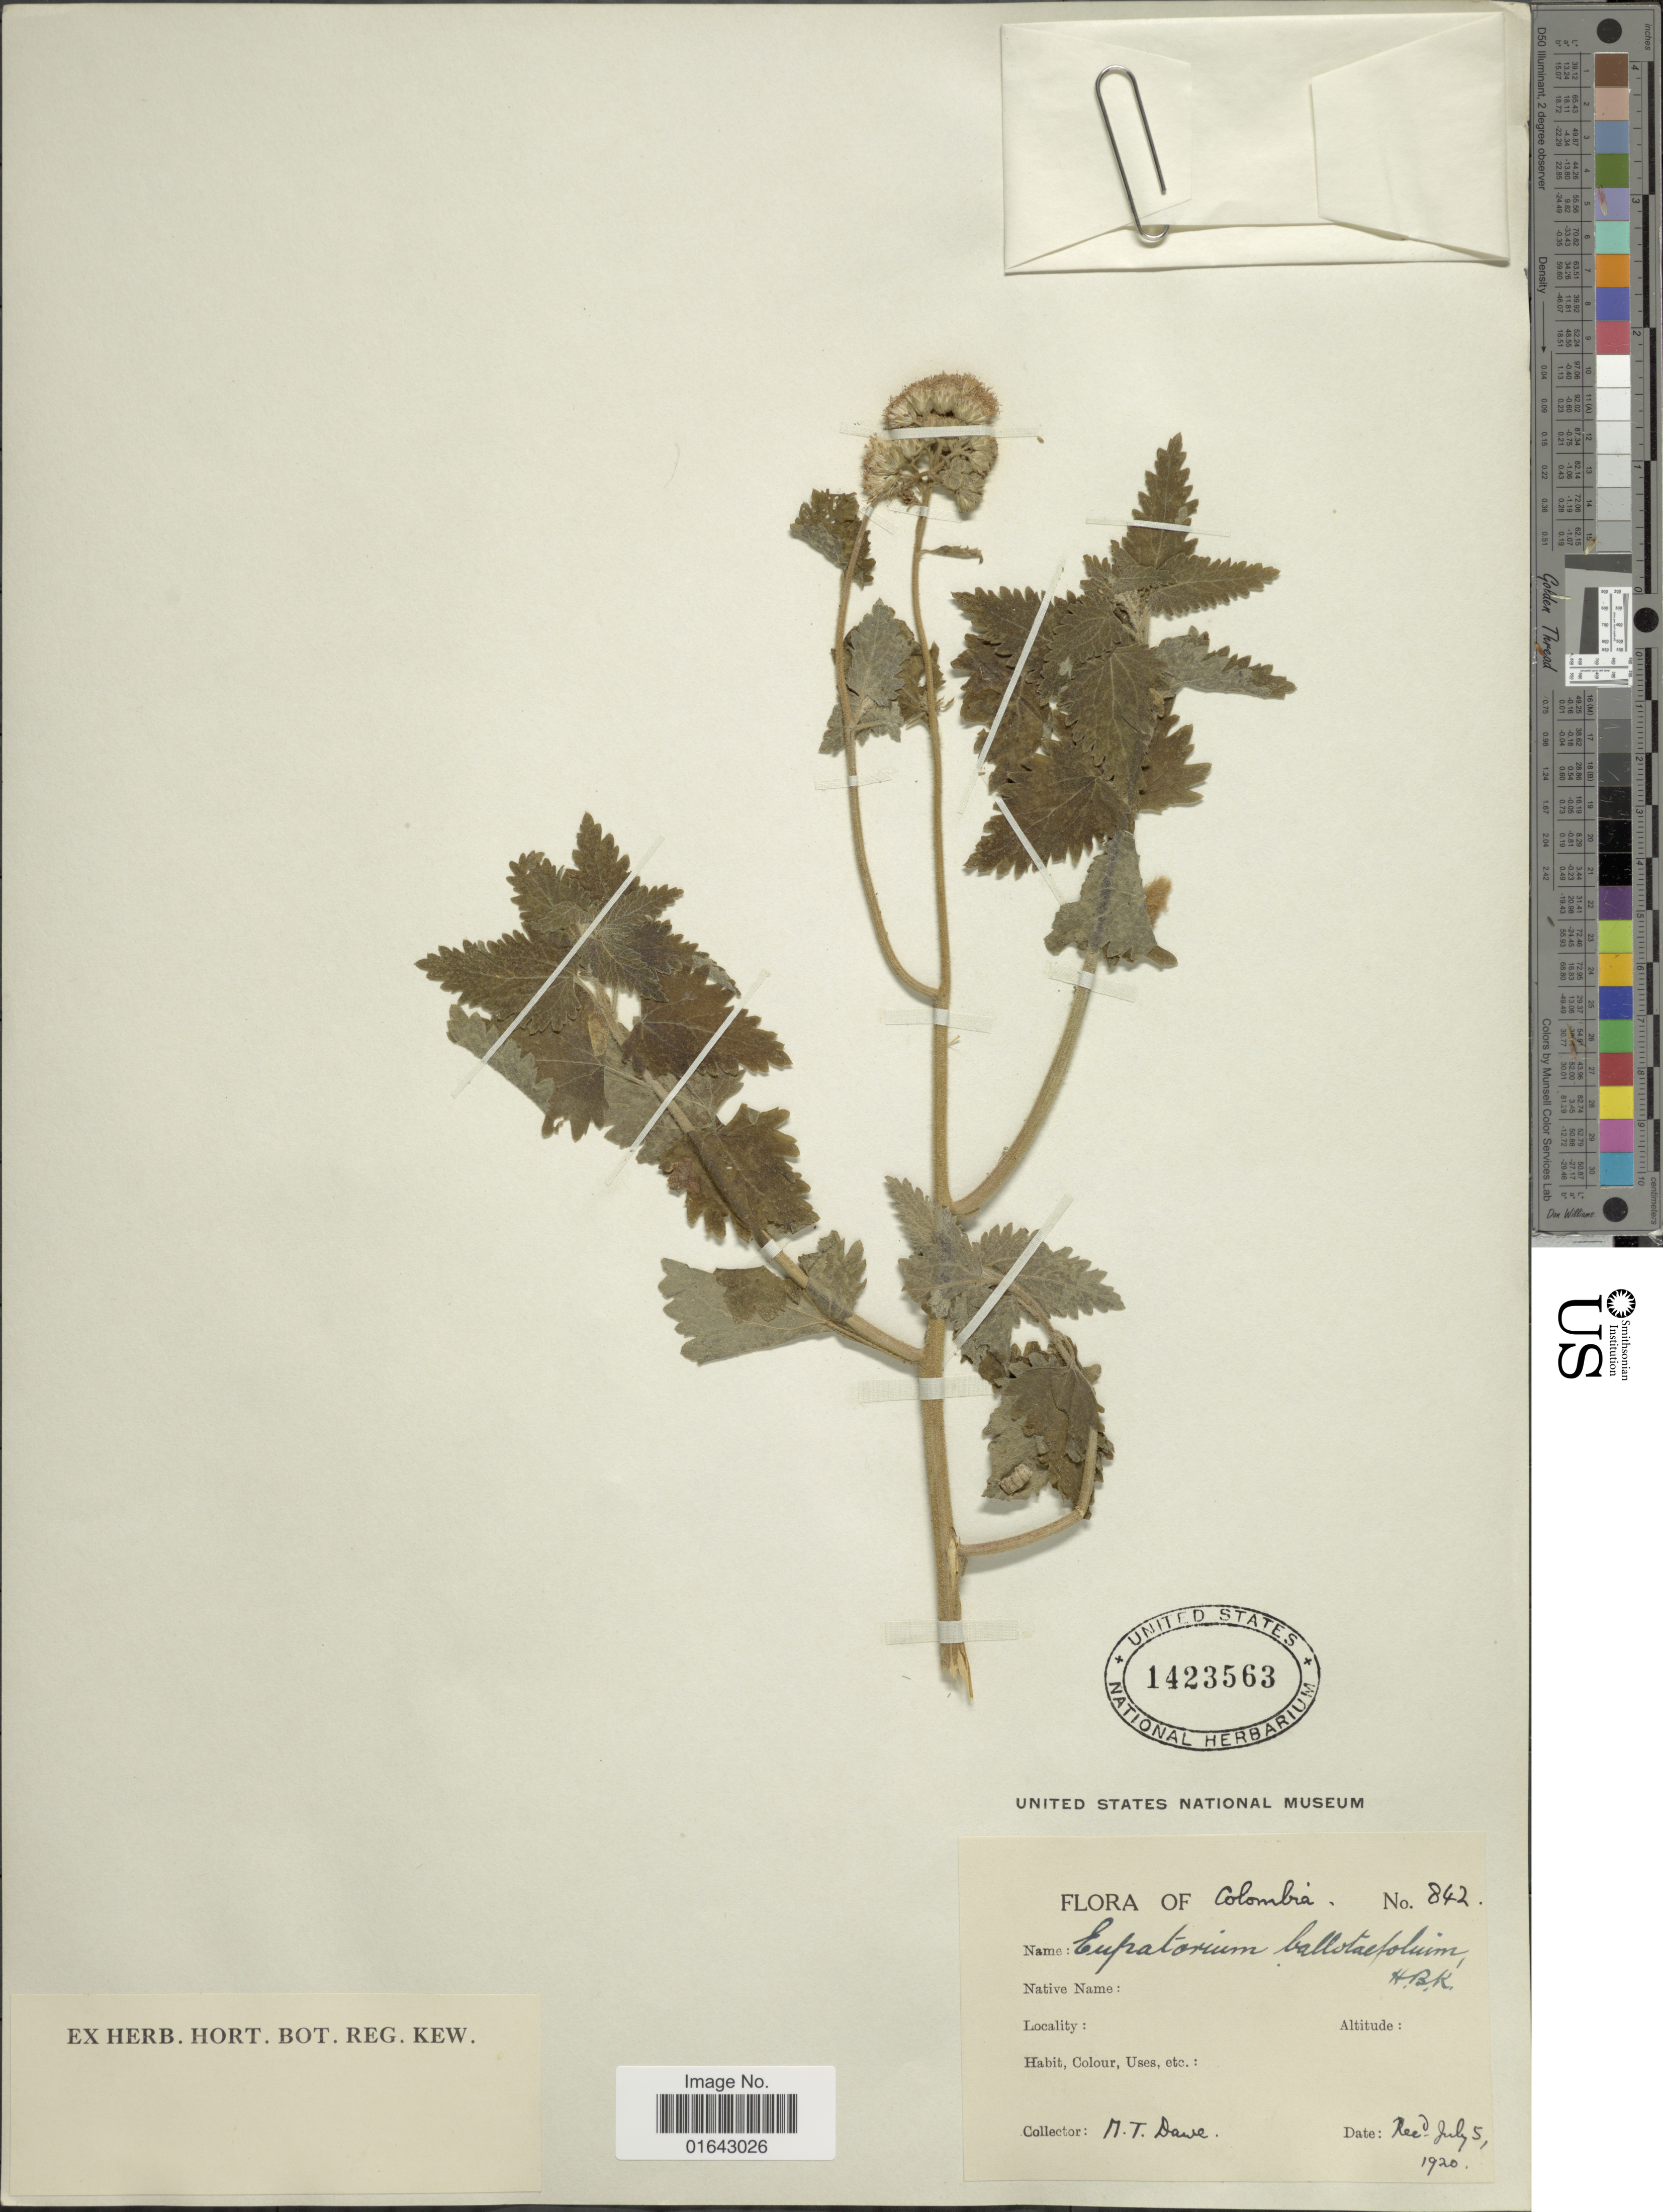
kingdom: Plantae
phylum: Tracheophyta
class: Magnoliopsida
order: Asterales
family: Asteraceae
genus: Conocliniopsis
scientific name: Conocliniopsis prasiifolia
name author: (DC.) R.M. King & H. Rob.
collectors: M. T. Dawe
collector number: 842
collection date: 1920-07-05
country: Colombia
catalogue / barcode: US 1423563